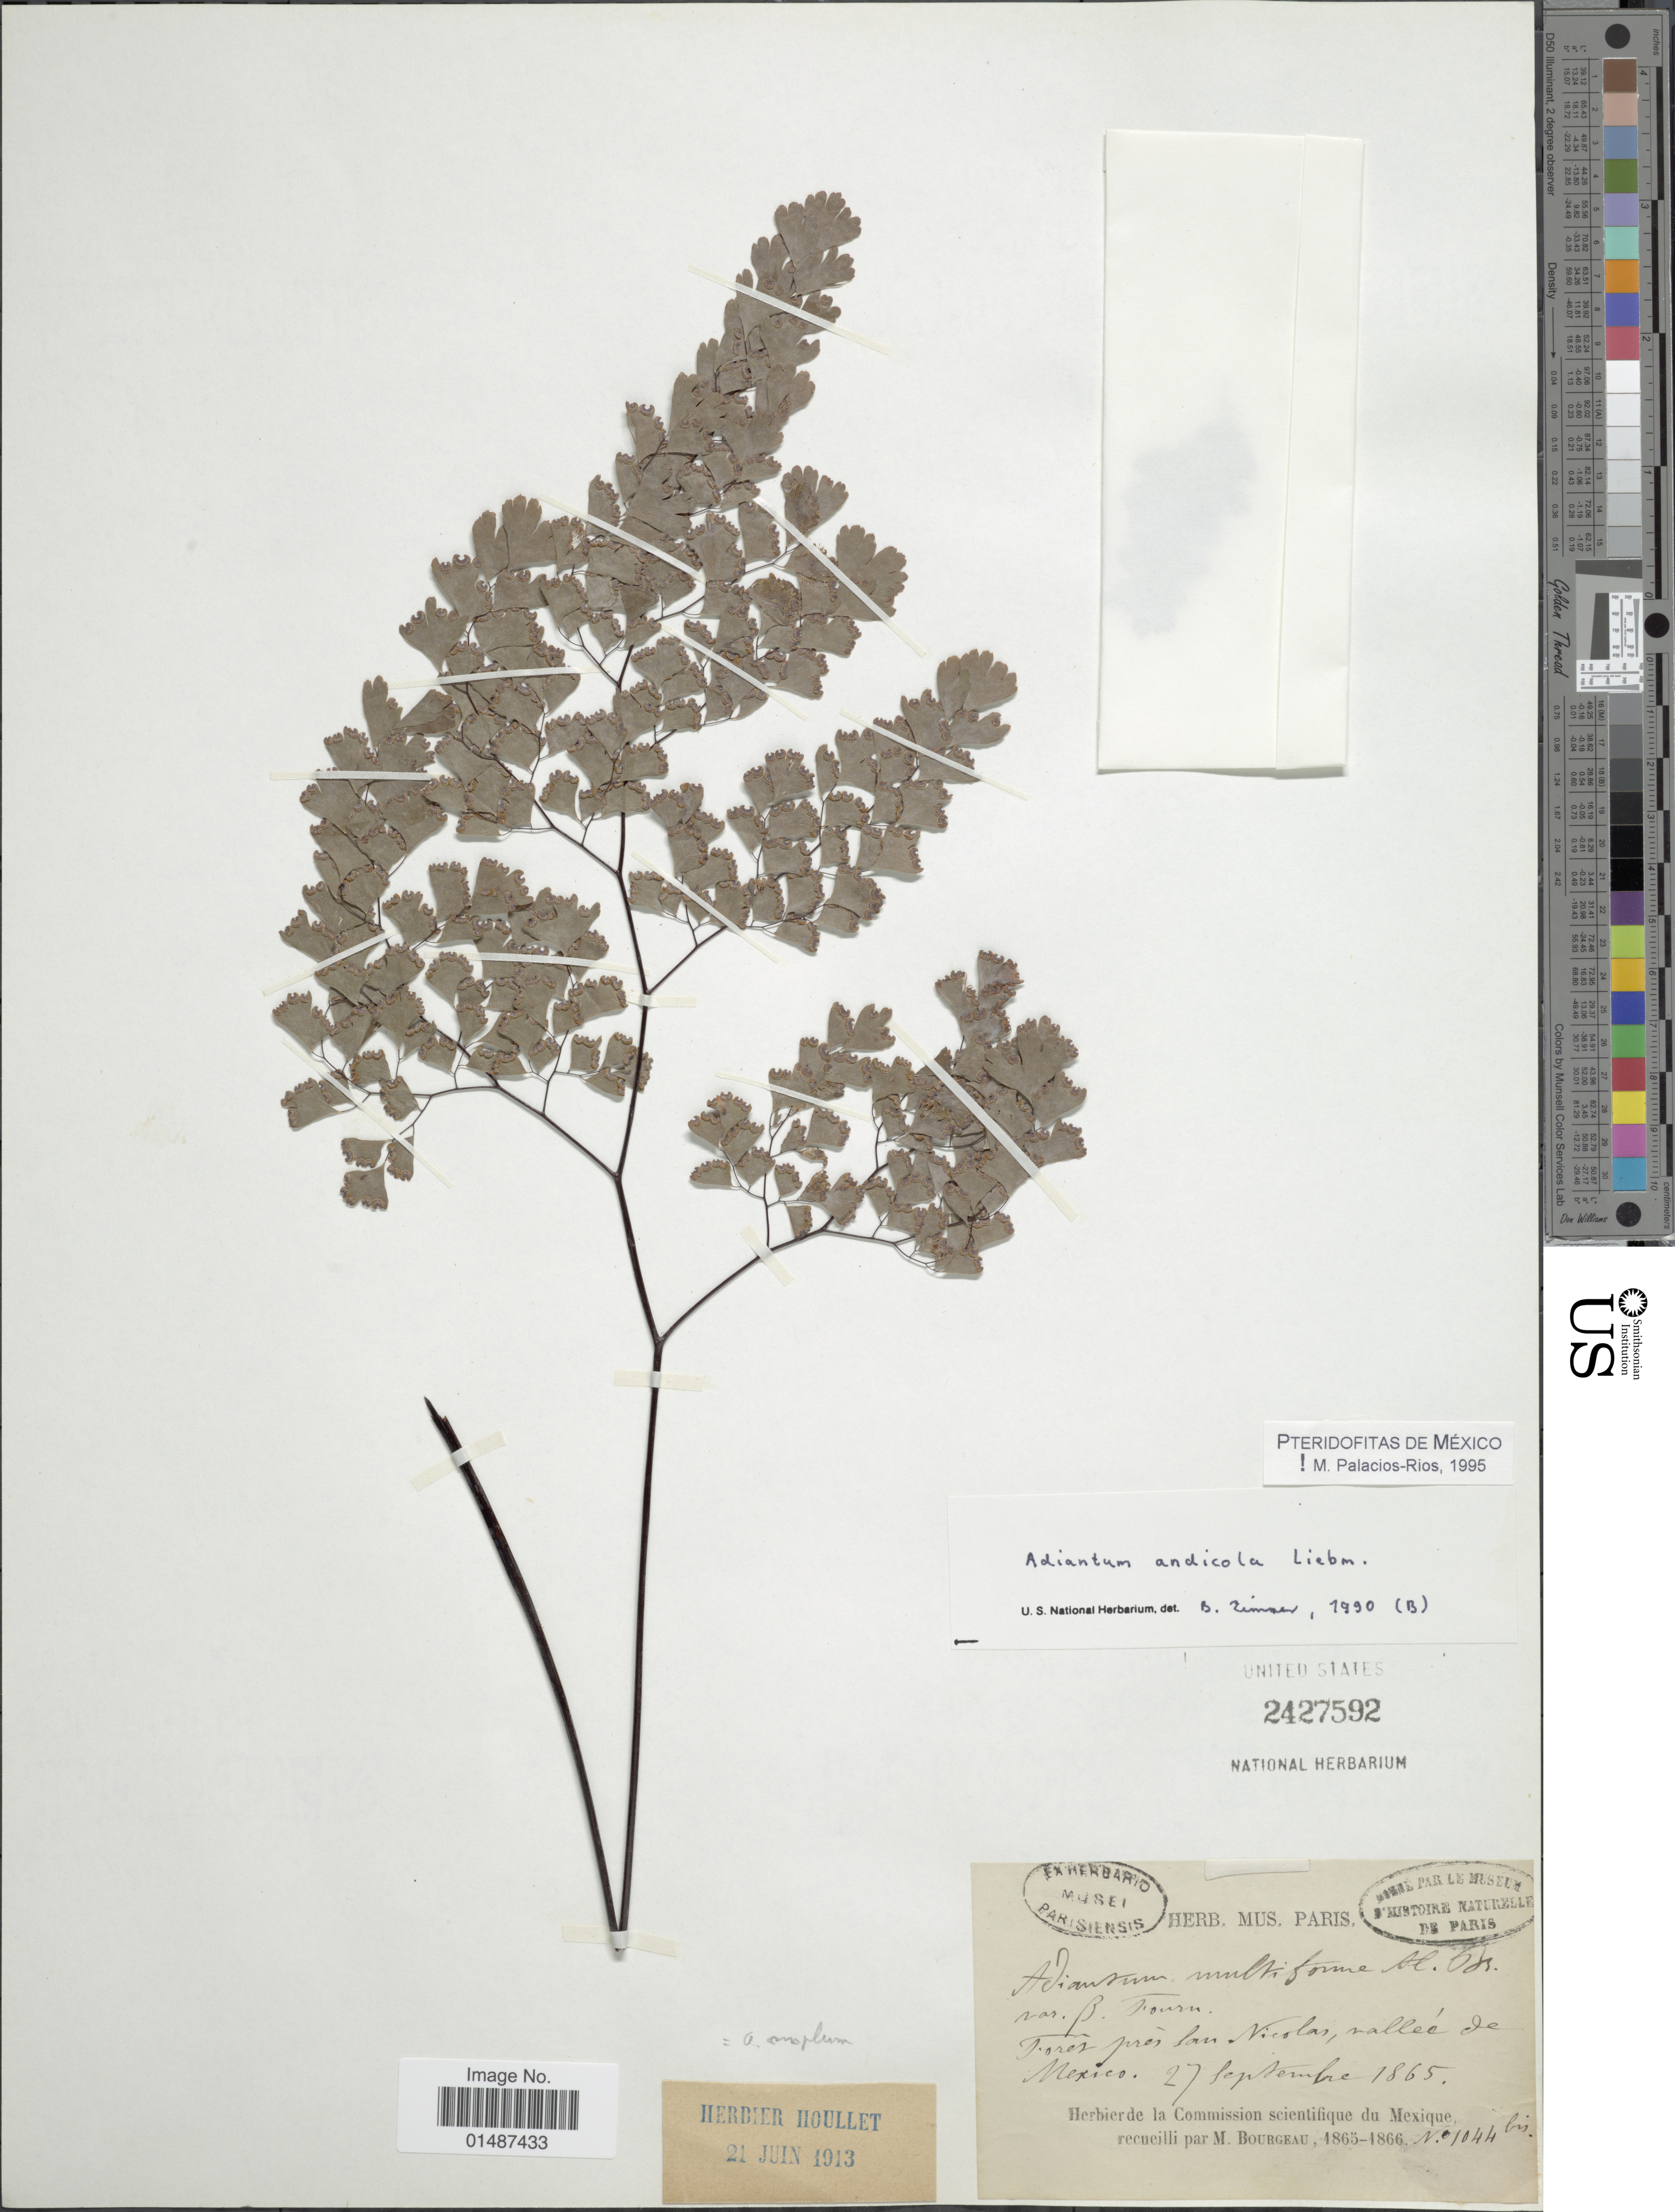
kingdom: Plantae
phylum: Tracheophyta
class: Polypodiopsida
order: Polypodiales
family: Pteridaceae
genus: Adiantum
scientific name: Adiantum amplum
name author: C. Presl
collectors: M. Bourgeau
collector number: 1044bis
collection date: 1865-09-27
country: Mexico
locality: Forest près San Nicolas, valleé de Mexico.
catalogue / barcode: US 2427592